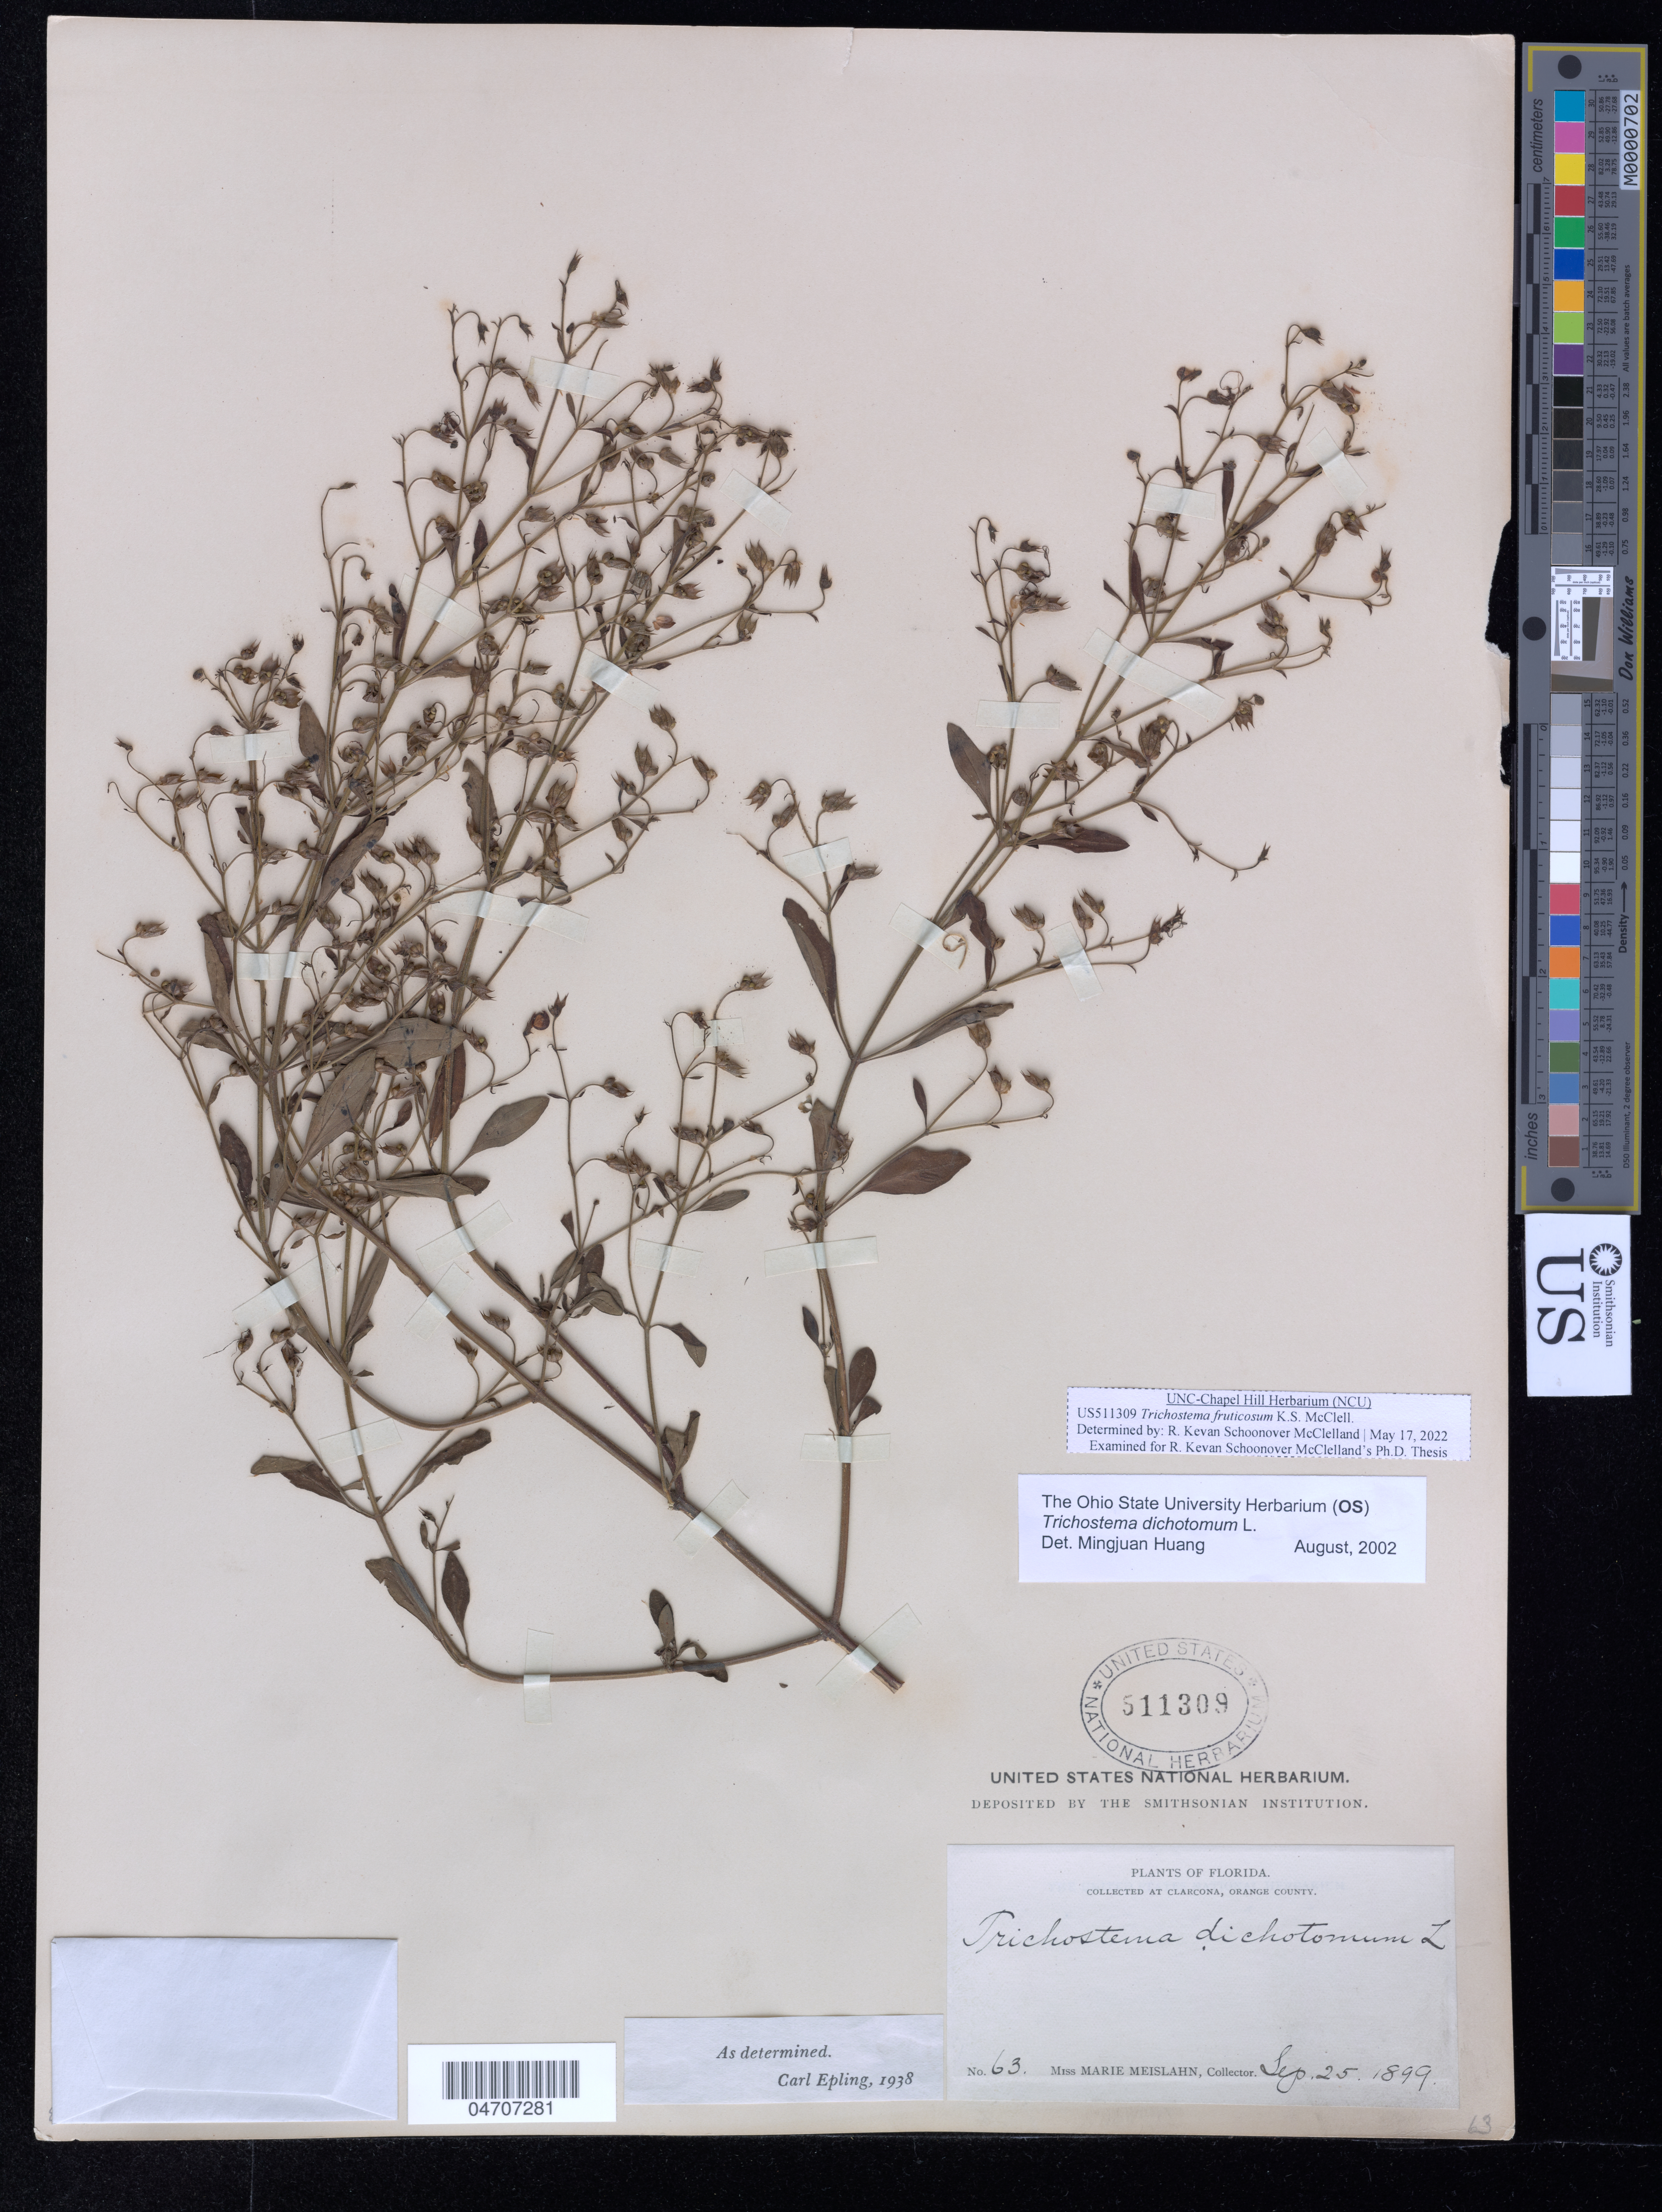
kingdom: Plantae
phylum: Tracheophyta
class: Magnoliopsida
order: Lamiales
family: Lamiaceae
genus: Trichostema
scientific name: Trichostema fruticosum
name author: K. S. McClell.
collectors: M. Meislahn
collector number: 63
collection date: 1899-09-25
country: United States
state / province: Florida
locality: Clarcona, Orange County.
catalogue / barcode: US 511309